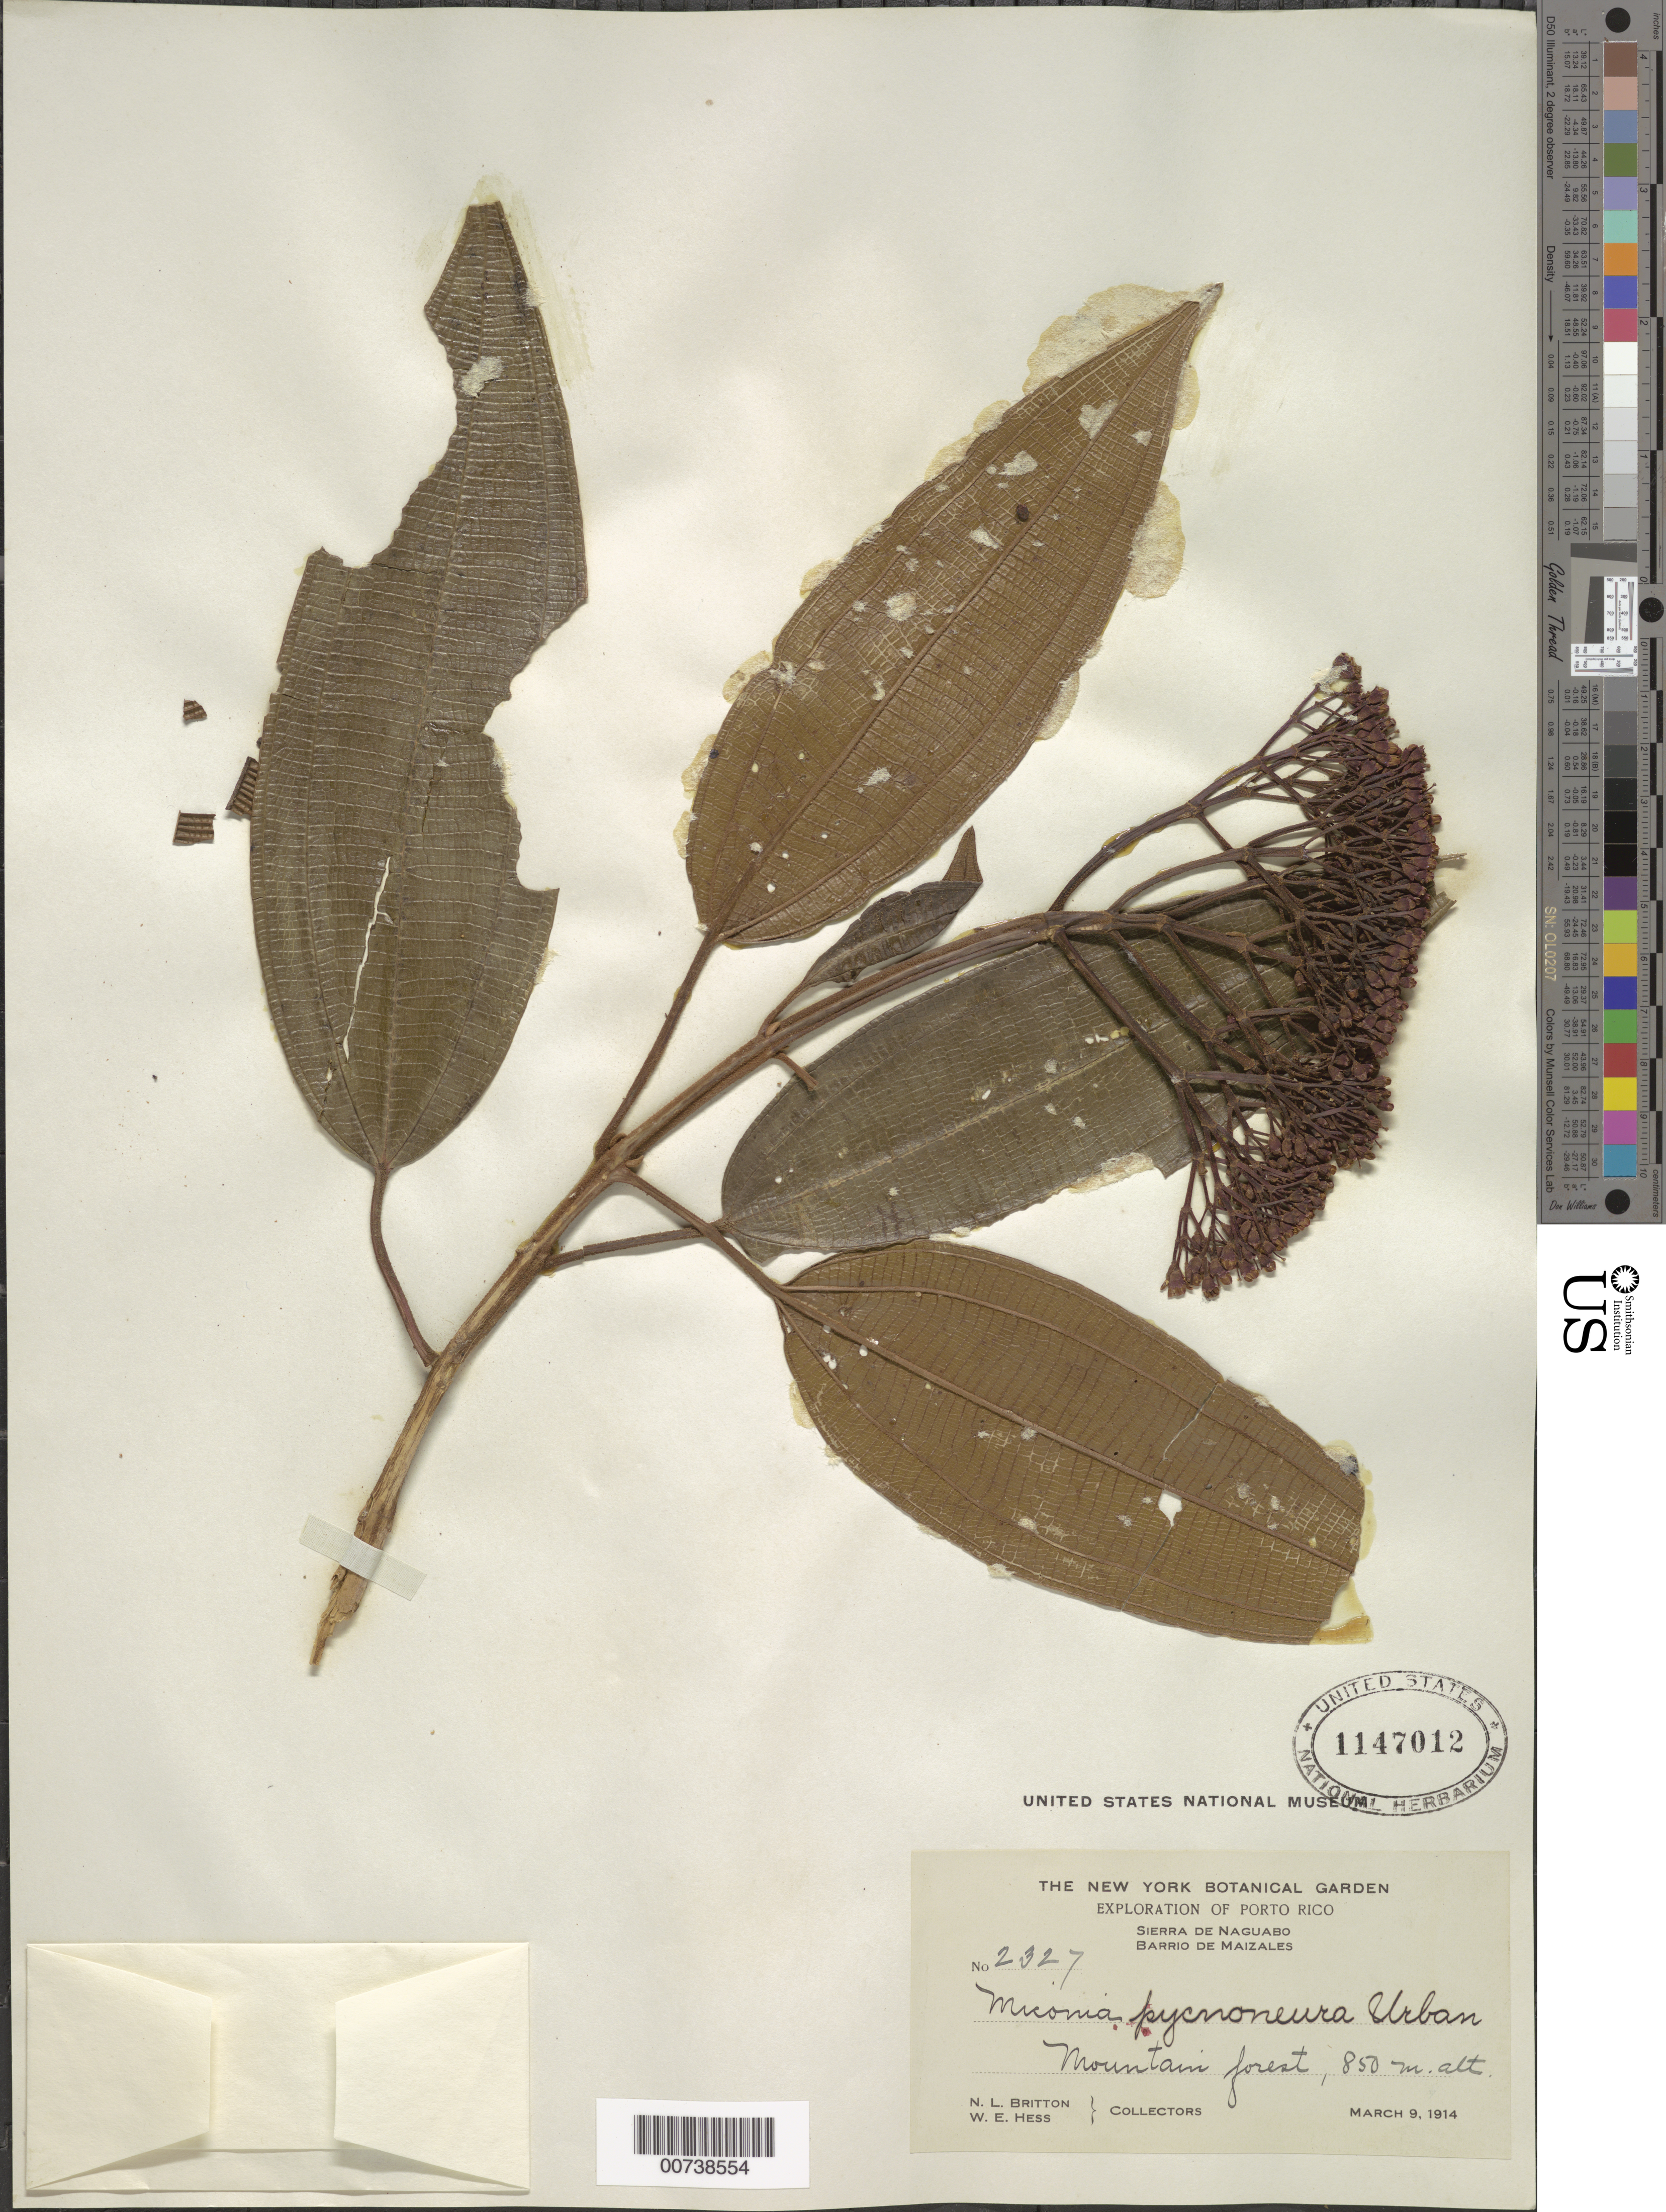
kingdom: Plantae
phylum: Tracheophyta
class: Magnoliopsida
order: Myrtales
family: Melastomataceae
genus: Miconia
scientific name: Miconia pycnoneura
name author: Urb.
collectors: N. Britton & W. Hess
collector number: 2327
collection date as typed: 09 Mar 1914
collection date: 1914-03-09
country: Puerto Rico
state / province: Naguabo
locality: Sierra de Naguabo, Barrio de Maizales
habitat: Mountain forest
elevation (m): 850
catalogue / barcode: US 1147012